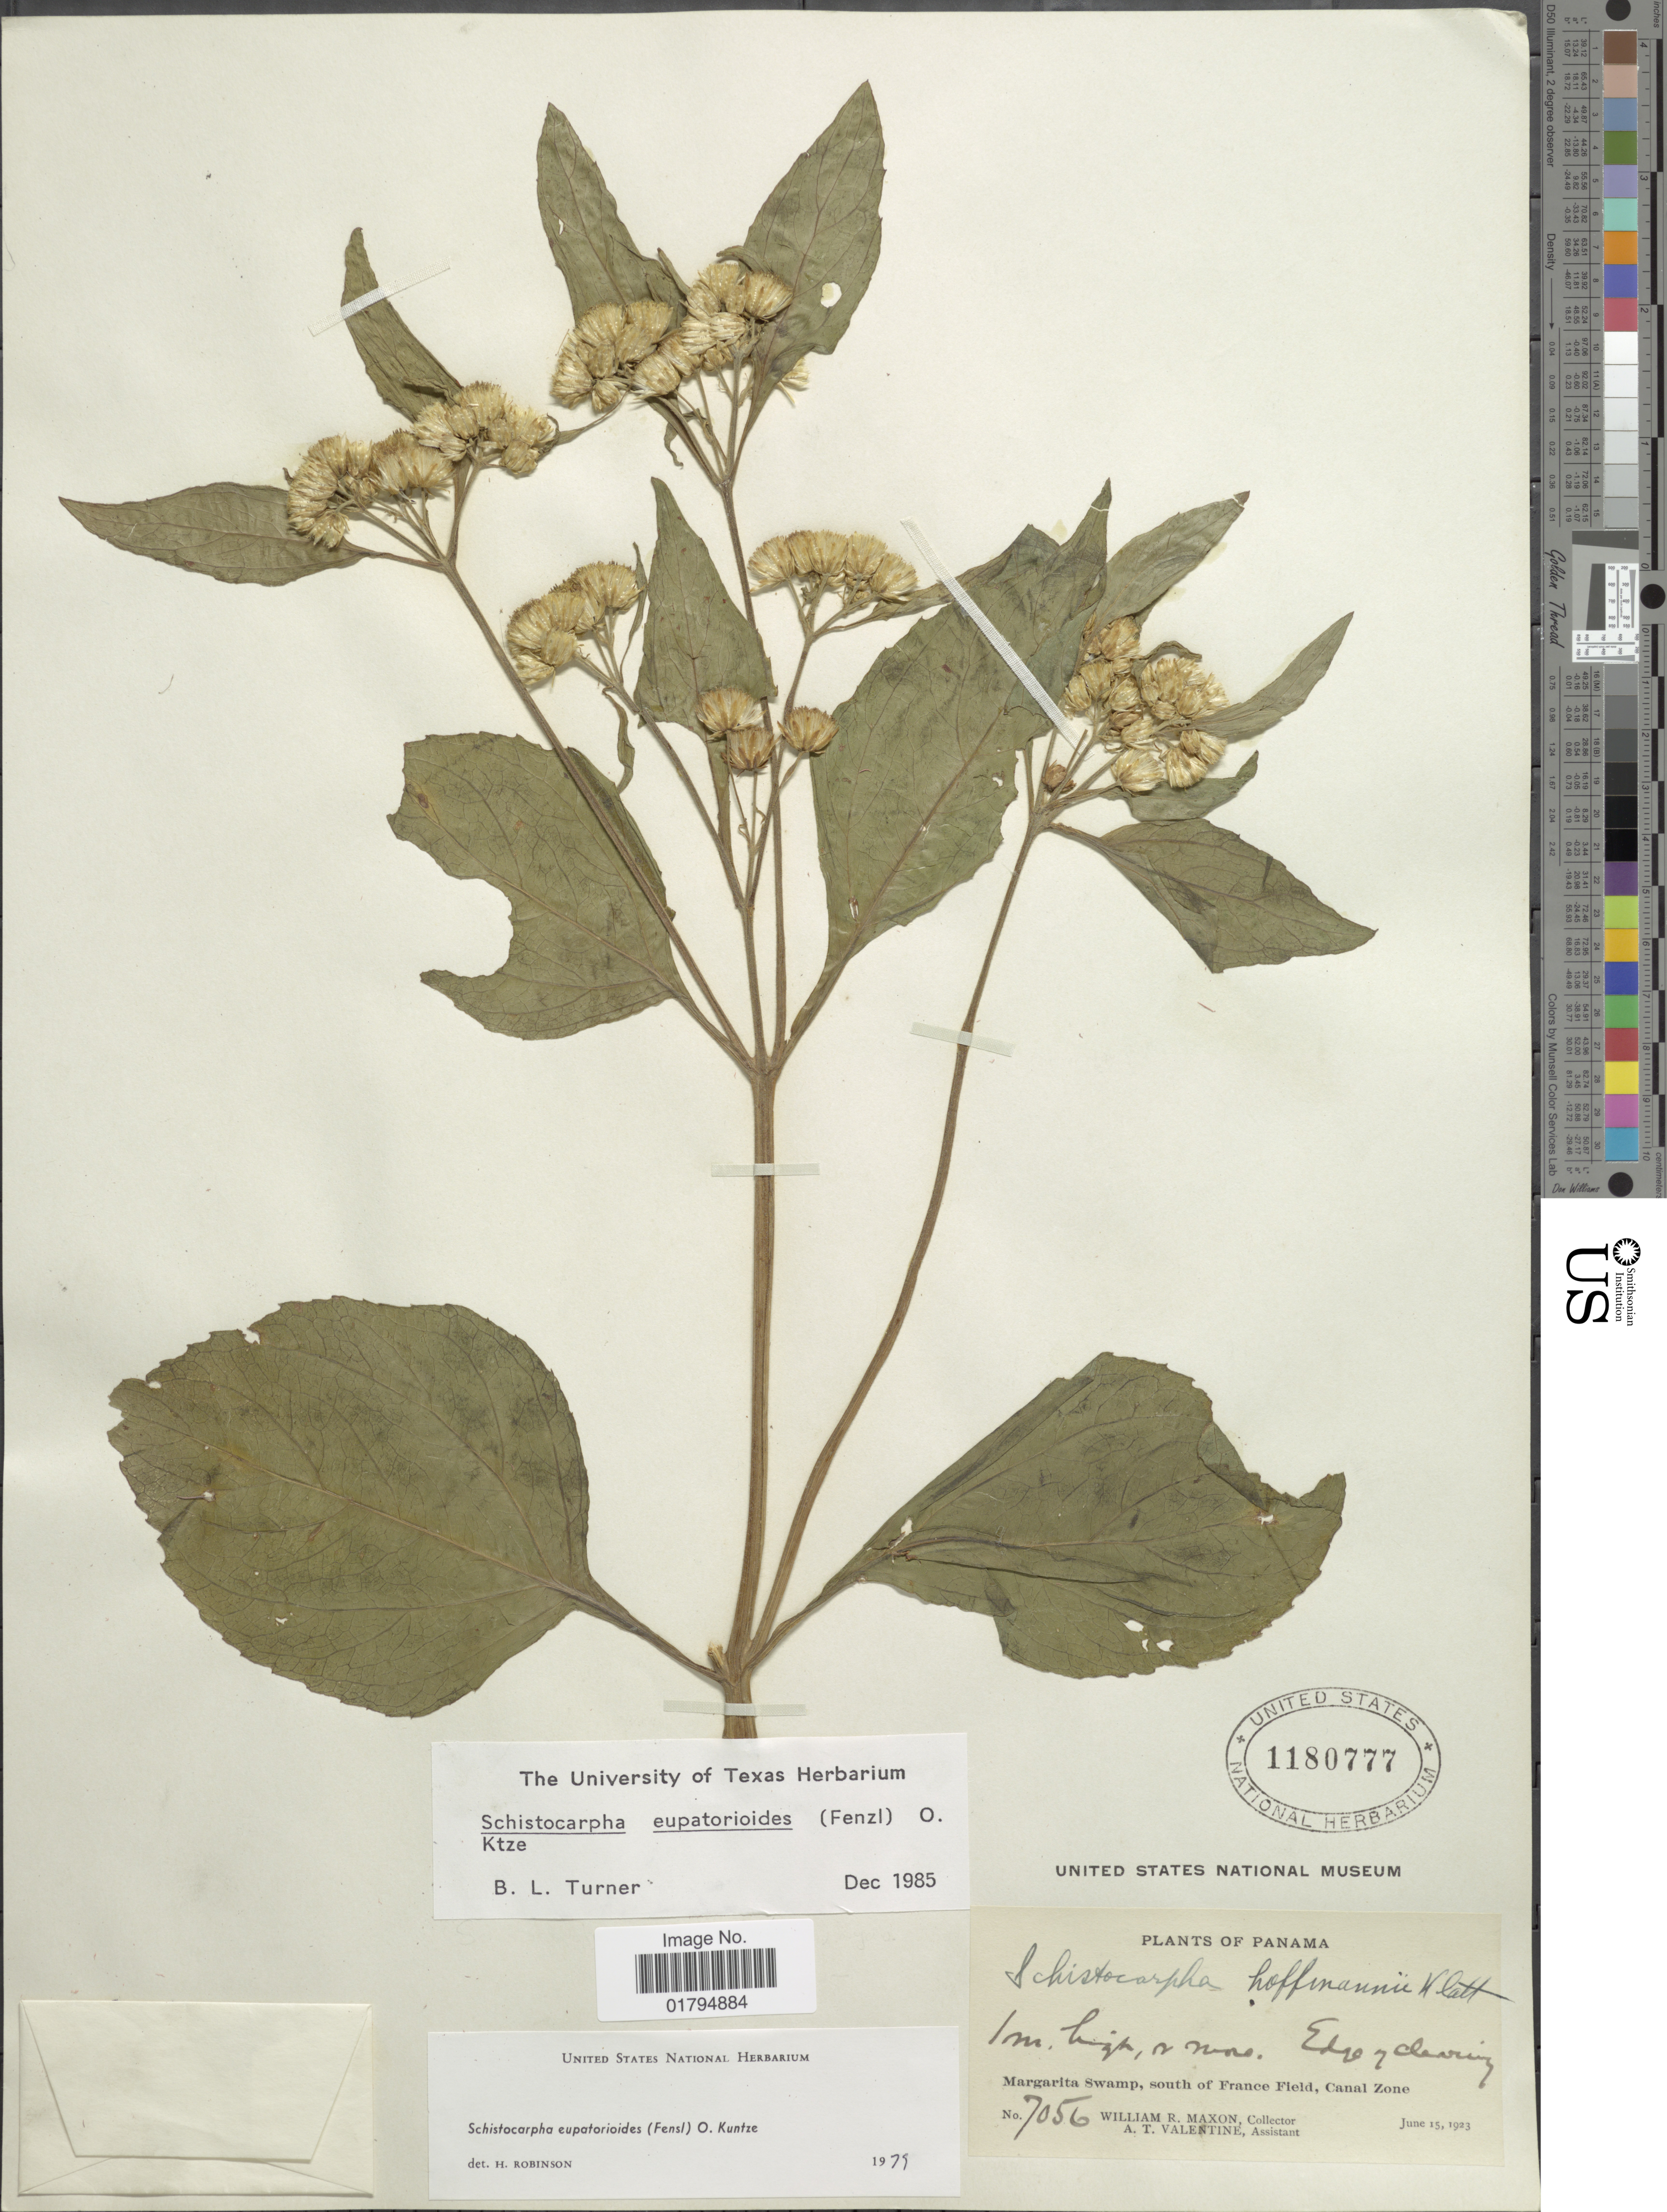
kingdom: Plantae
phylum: Tracheophyta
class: Magnoliopsida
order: Asterales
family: Asteraceae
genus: Schistocarpha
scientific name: Schistocarpha eupatorioides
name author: (Fenzl) Kuntze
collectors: W. R. Maxon & A. Valentine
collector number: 7056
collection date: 1923-06-15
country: Panama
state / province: Colón / Panamá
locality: Margarita Swamp, south of France Field, Canal Zone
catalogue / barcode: US 1180777